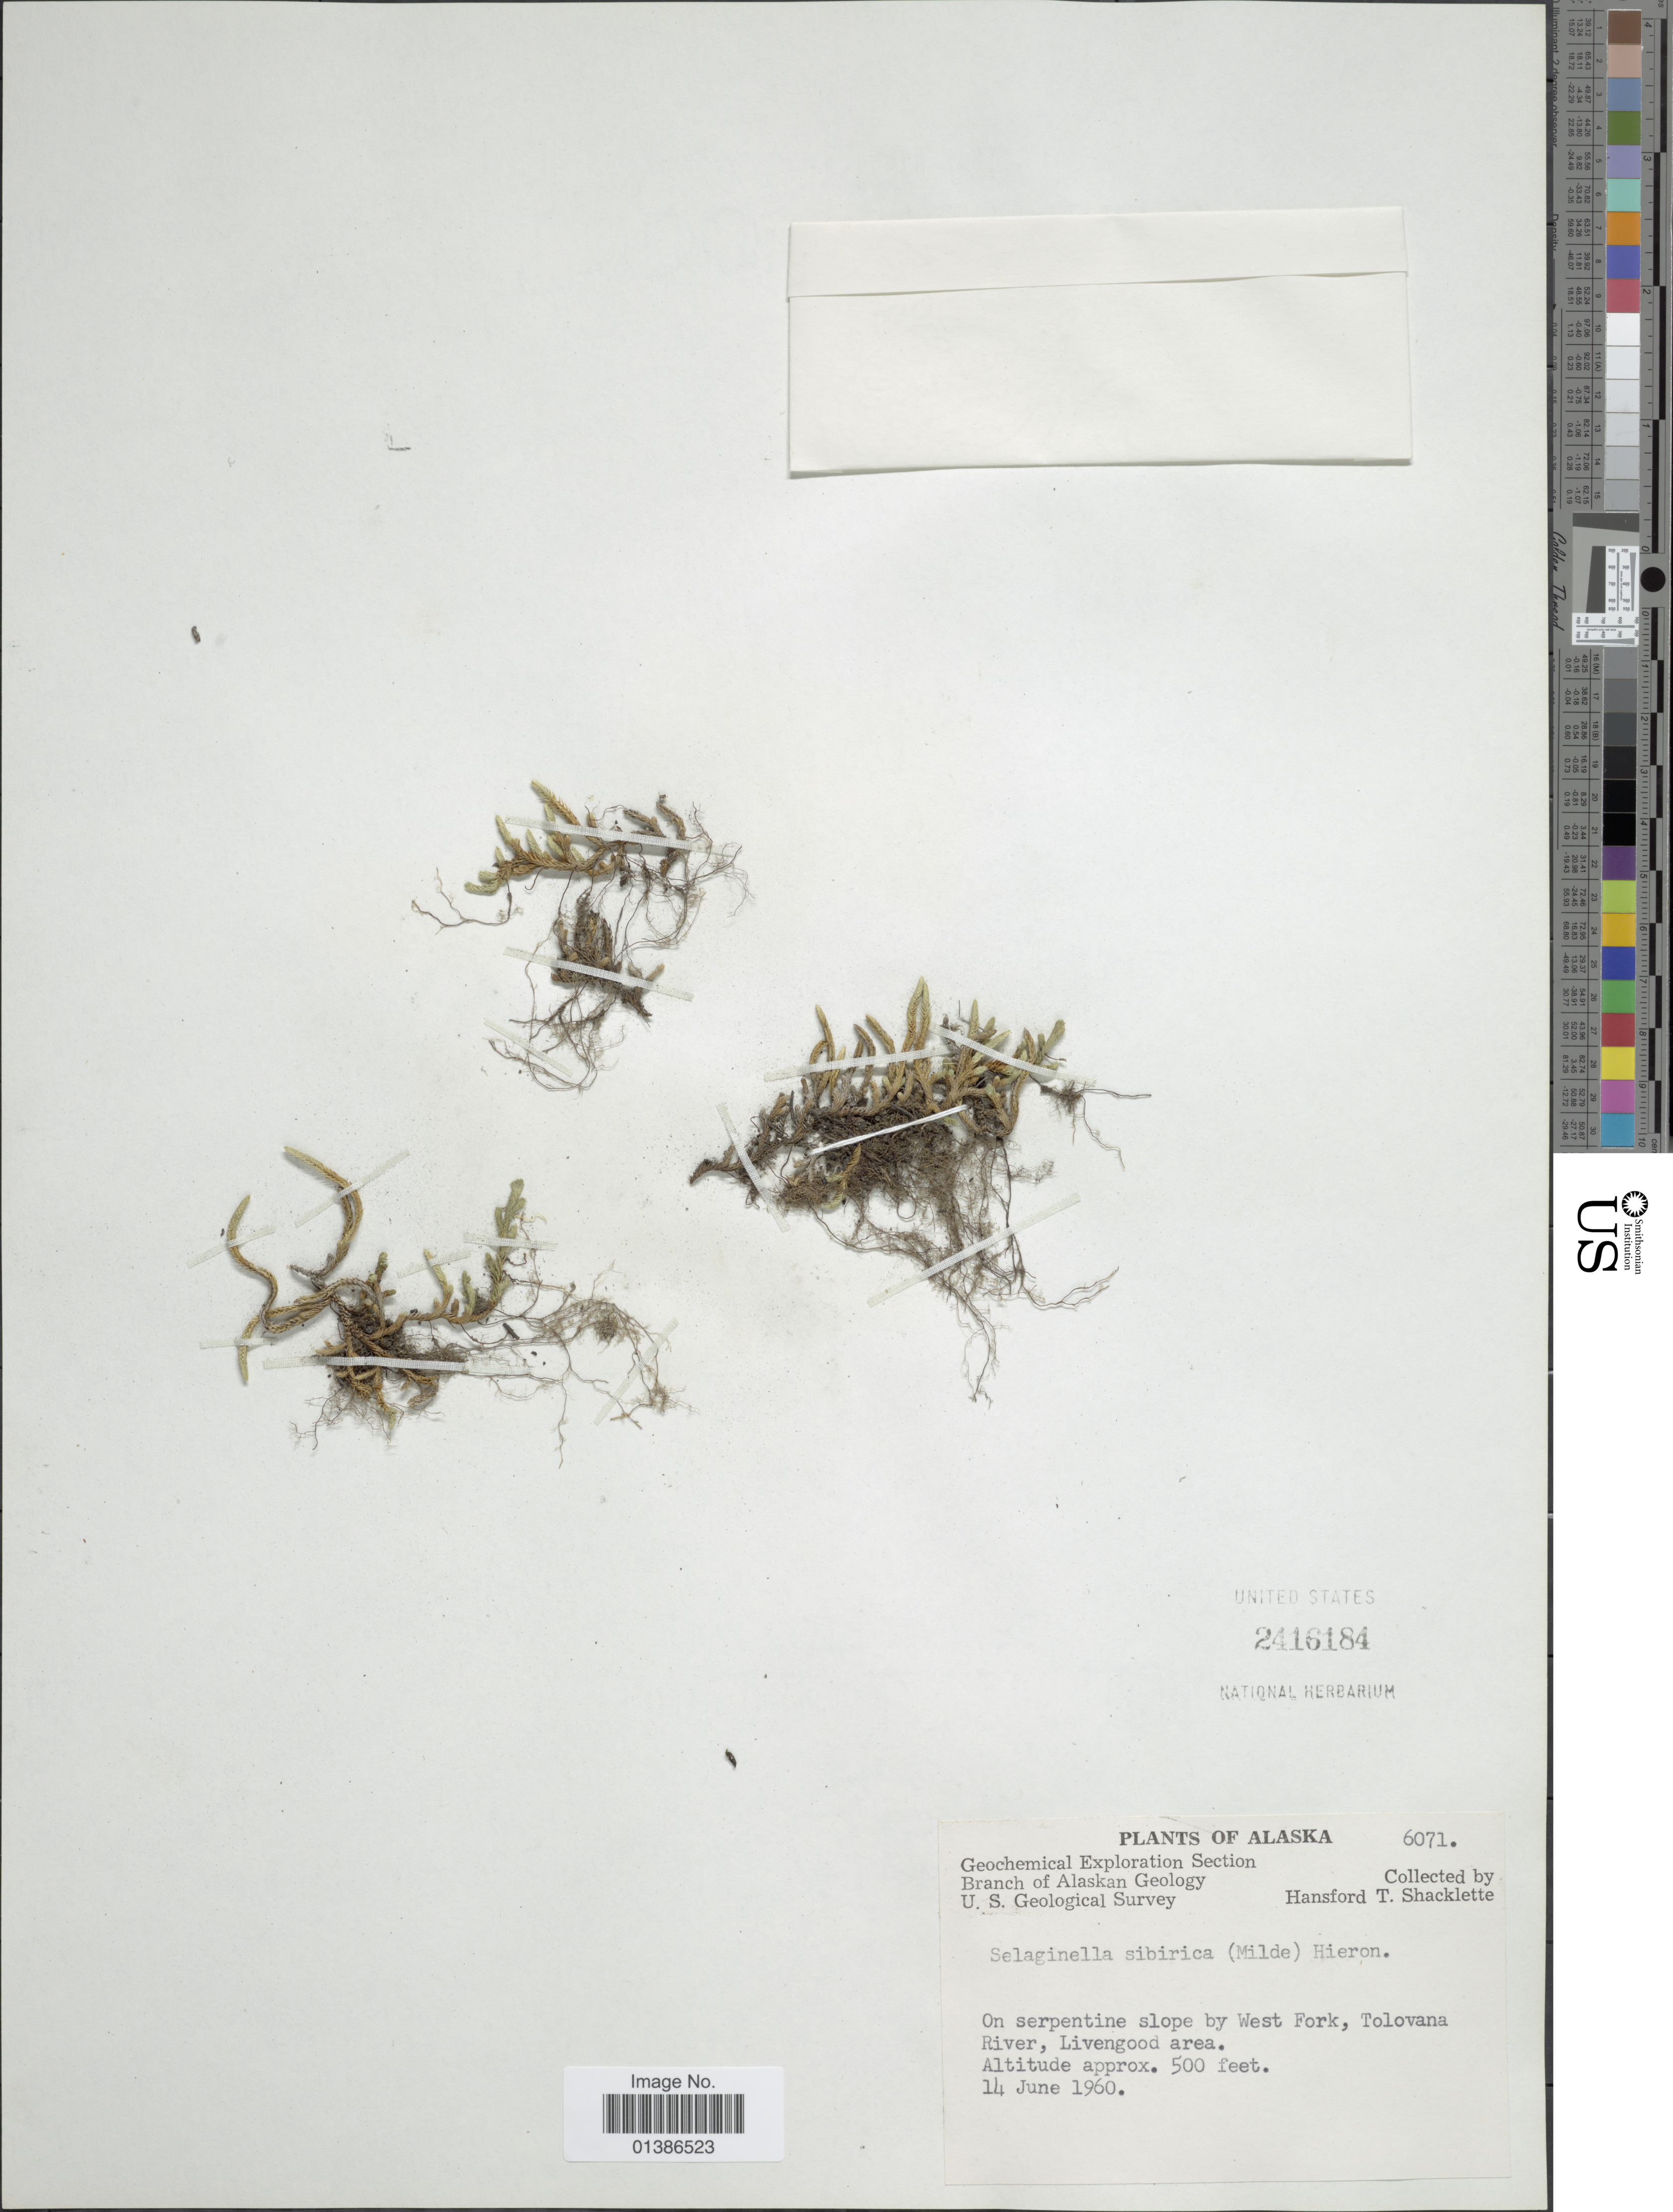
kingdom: Plantae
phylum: Tracheophyta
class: Lycopodiopsida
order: Selaginellales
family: Selaginellaceae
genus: Selaginella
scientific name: Selaginella sibirica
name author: (Milde) Hieron.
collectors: H. Shacklette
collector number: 6071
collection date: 1960-06-14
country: United States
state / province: Alaska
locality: On serpentine slope by West Fork, Tolovana River, Livengood area.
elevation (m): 152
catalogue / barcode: US 2416184